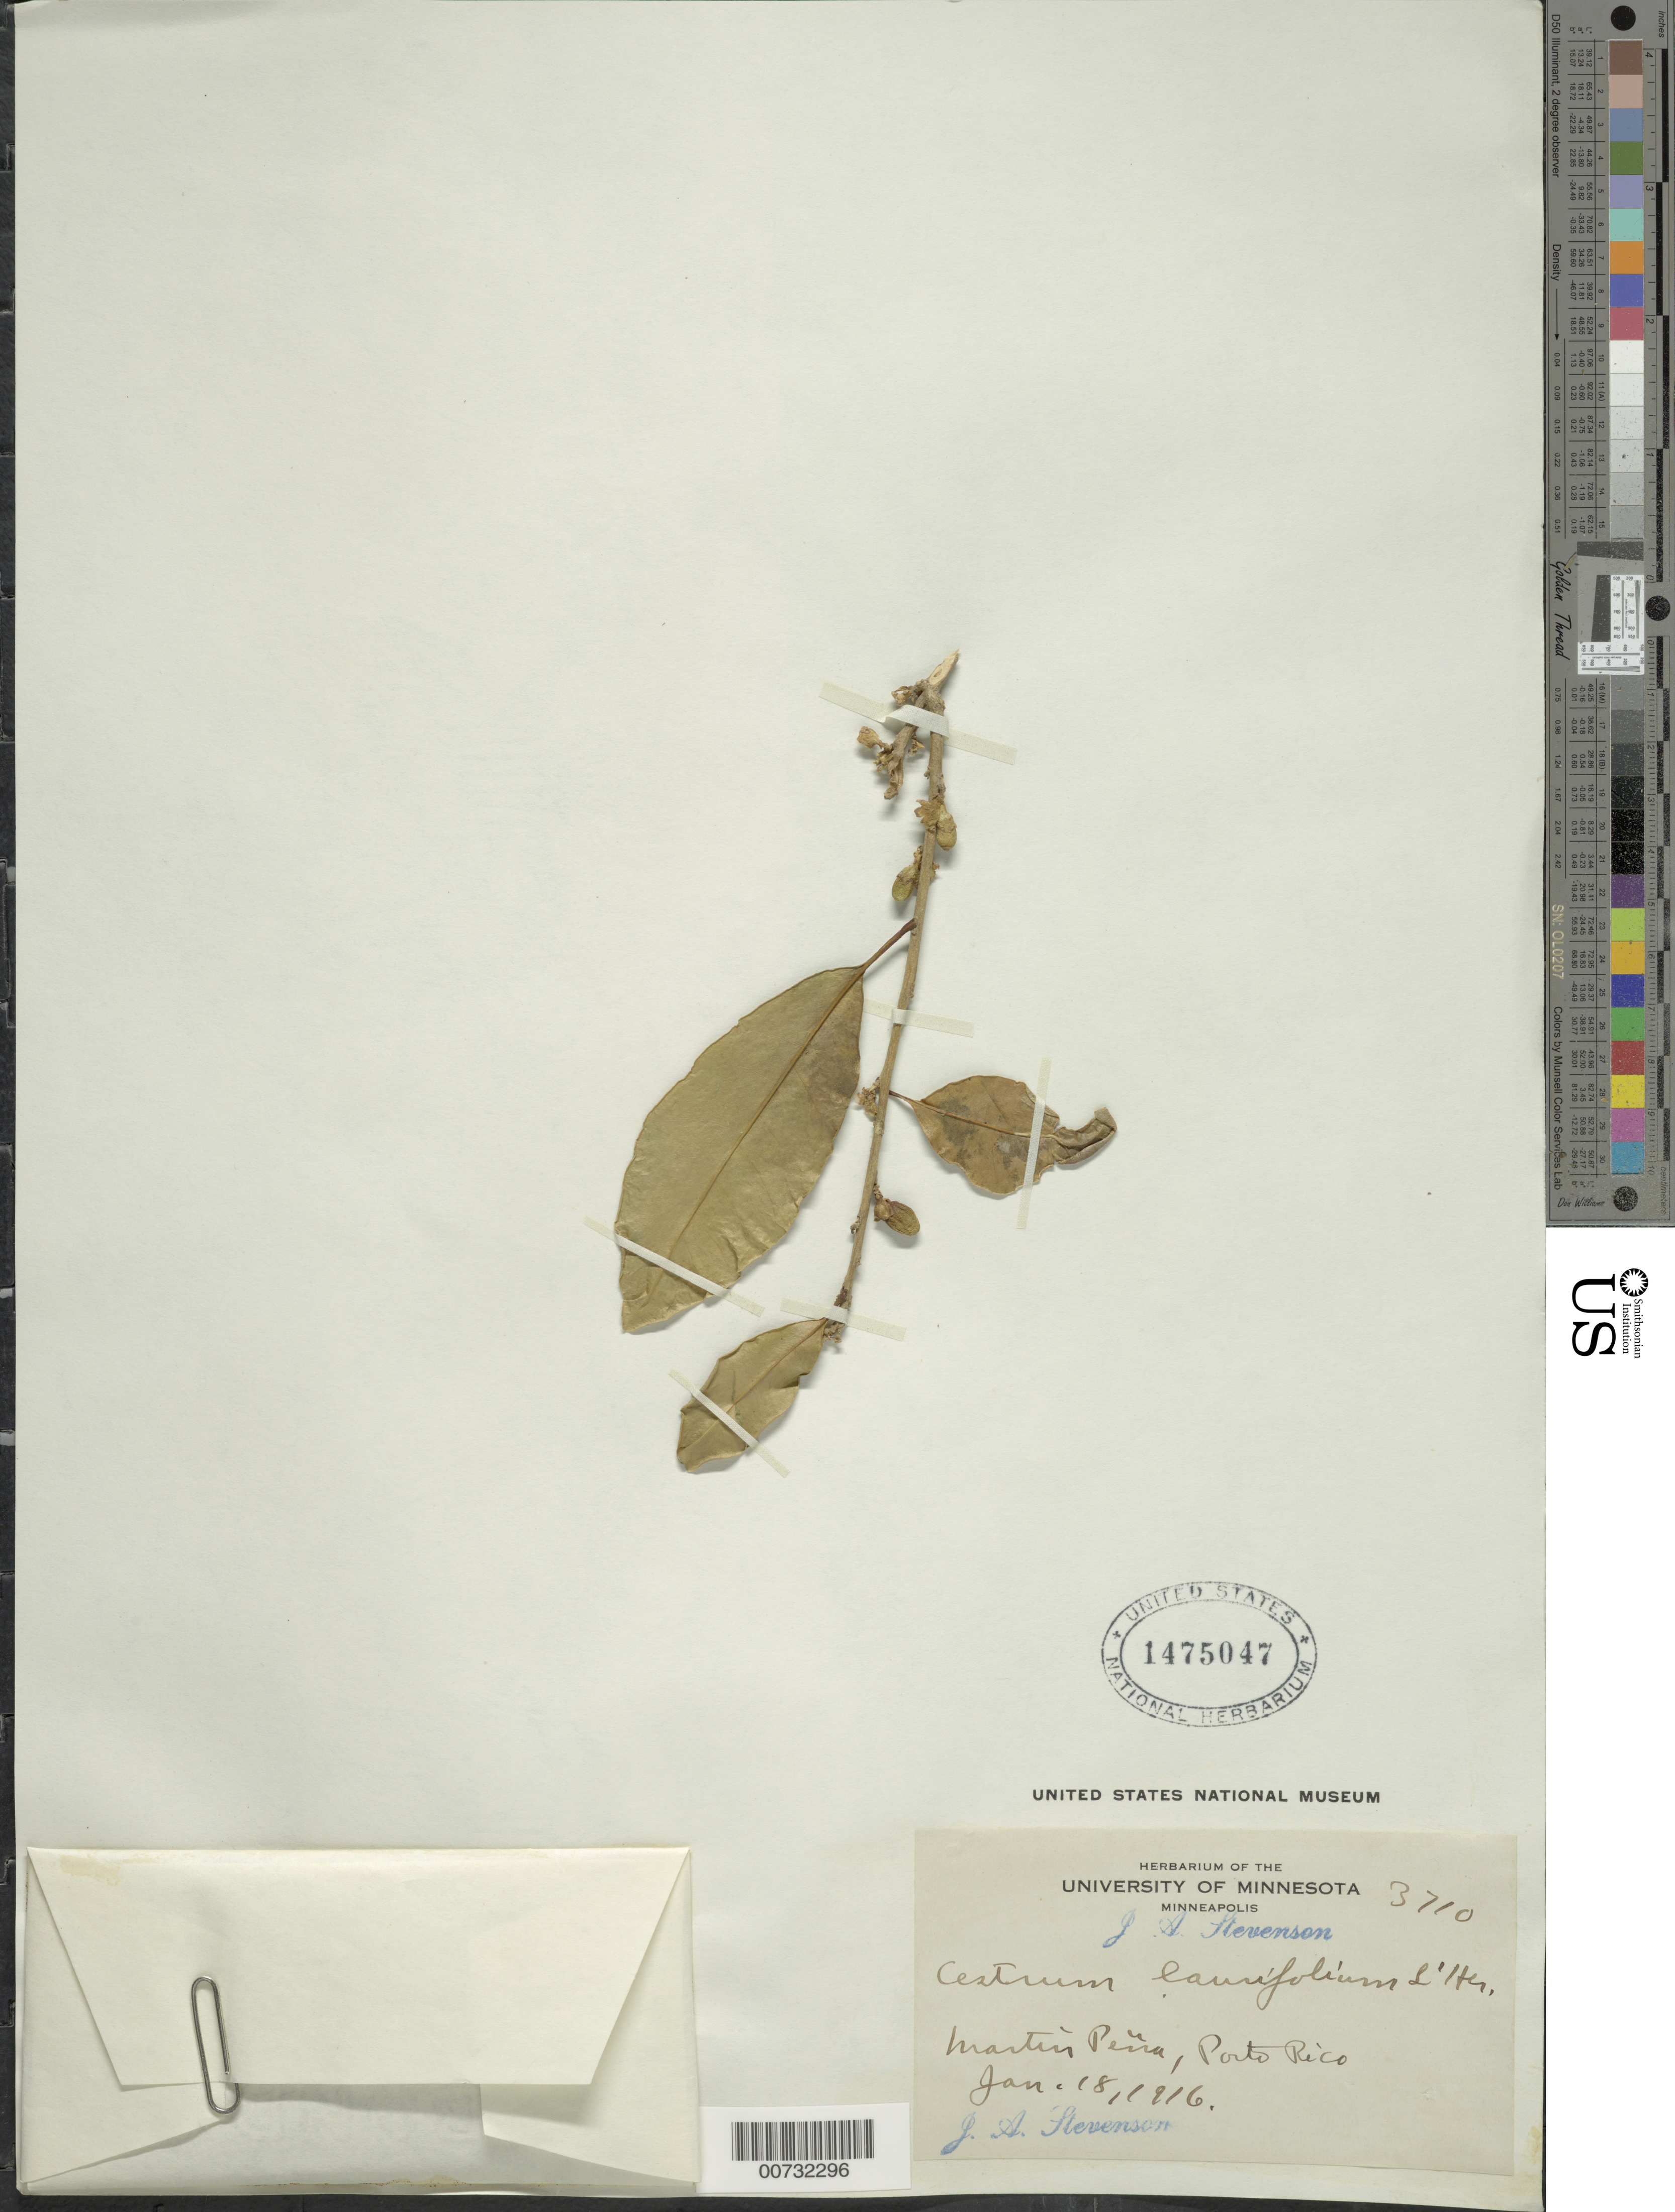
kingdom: Plantae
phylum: Tracheophyta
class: Magnoliopsida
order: Solanales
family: Solanaceae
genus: Cestrum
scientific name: Cestrum laurifolium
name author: L'Hér.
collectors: J. Stevenson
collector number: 3710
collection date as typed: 18 Jan 1916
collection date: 1916-01-18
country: Puerto Rico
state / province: San Juan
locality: Martín Peña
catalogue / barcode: US 1475047